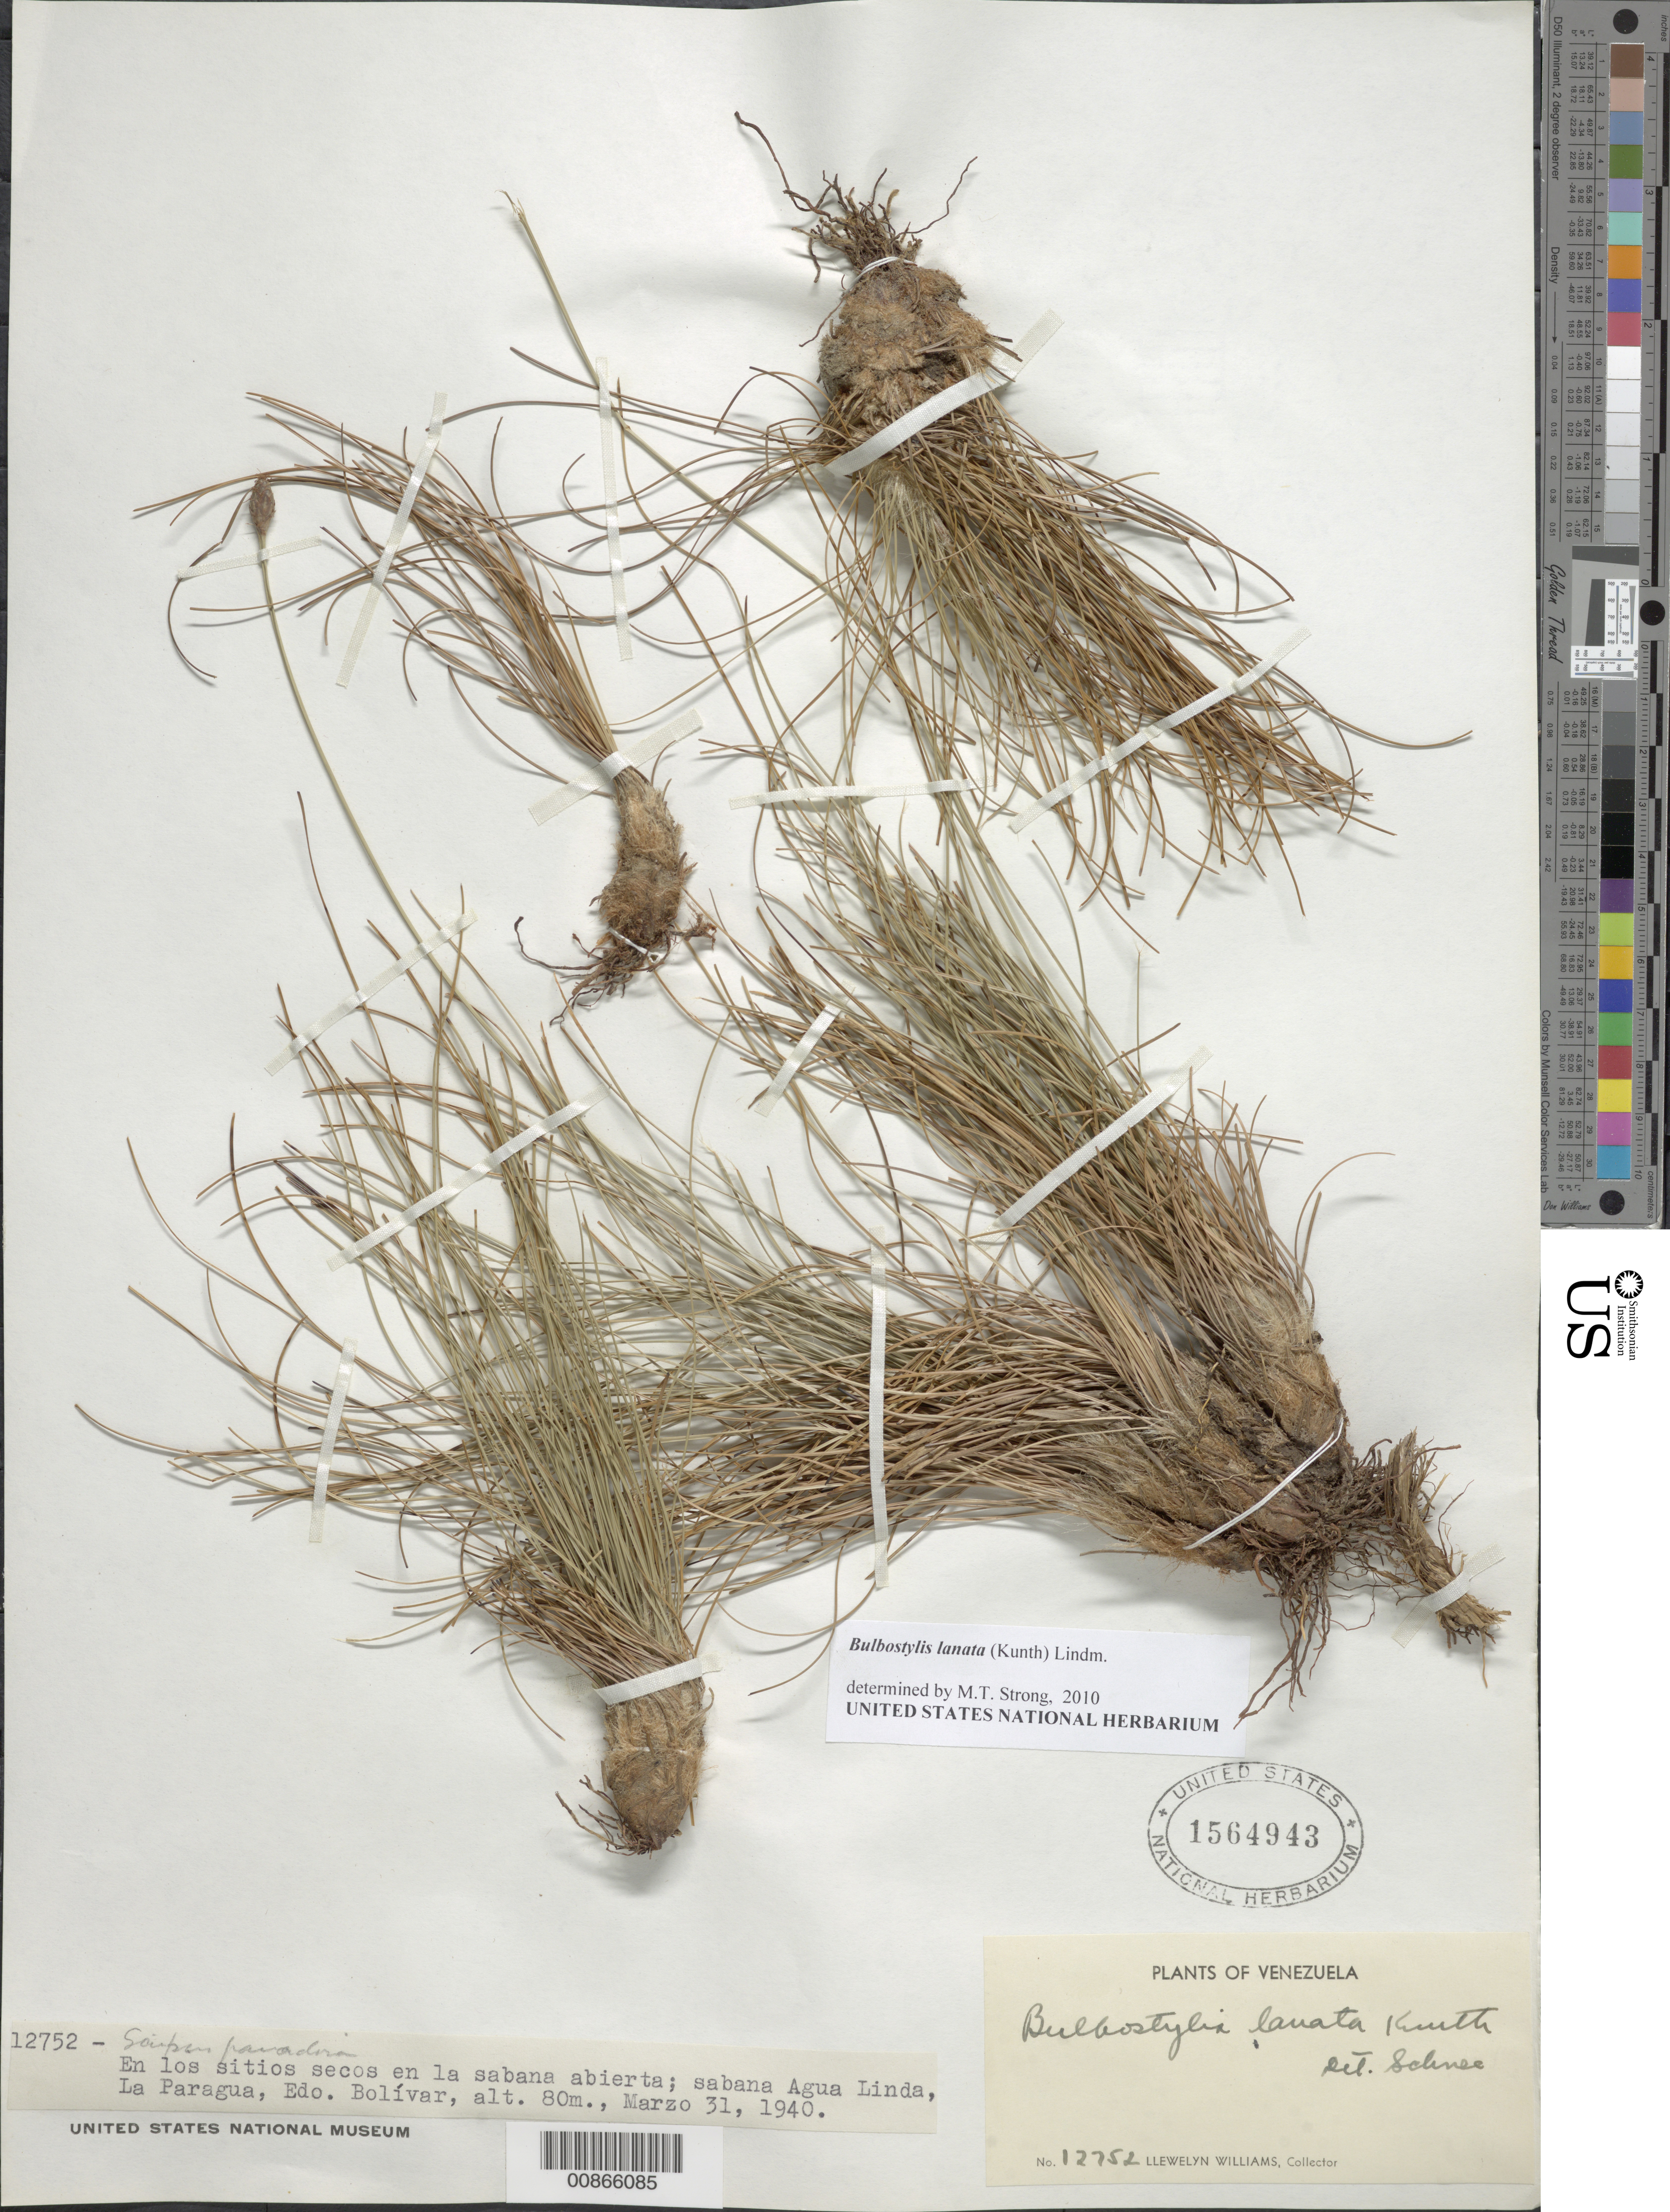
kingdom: Plantae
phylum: Tracheophyta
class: Liliopsida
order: Poales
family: Cyperaceae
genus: Bulbostylis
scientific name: Bulbostylis lanata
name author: (Kunth) Lindm.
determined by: Strong, M. T., (US), Smithsonian Institution - National Museum of Natural History (UNITED STATES)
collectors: Ll. Williams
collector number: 12752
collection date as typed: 31-Mar-40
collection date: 1940-03-31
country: Venezuela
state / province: Bolívar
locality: Agua Linda, La Paragua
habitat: Sitios secos en la sabana abierta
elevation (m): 80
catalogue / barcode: US 1564943